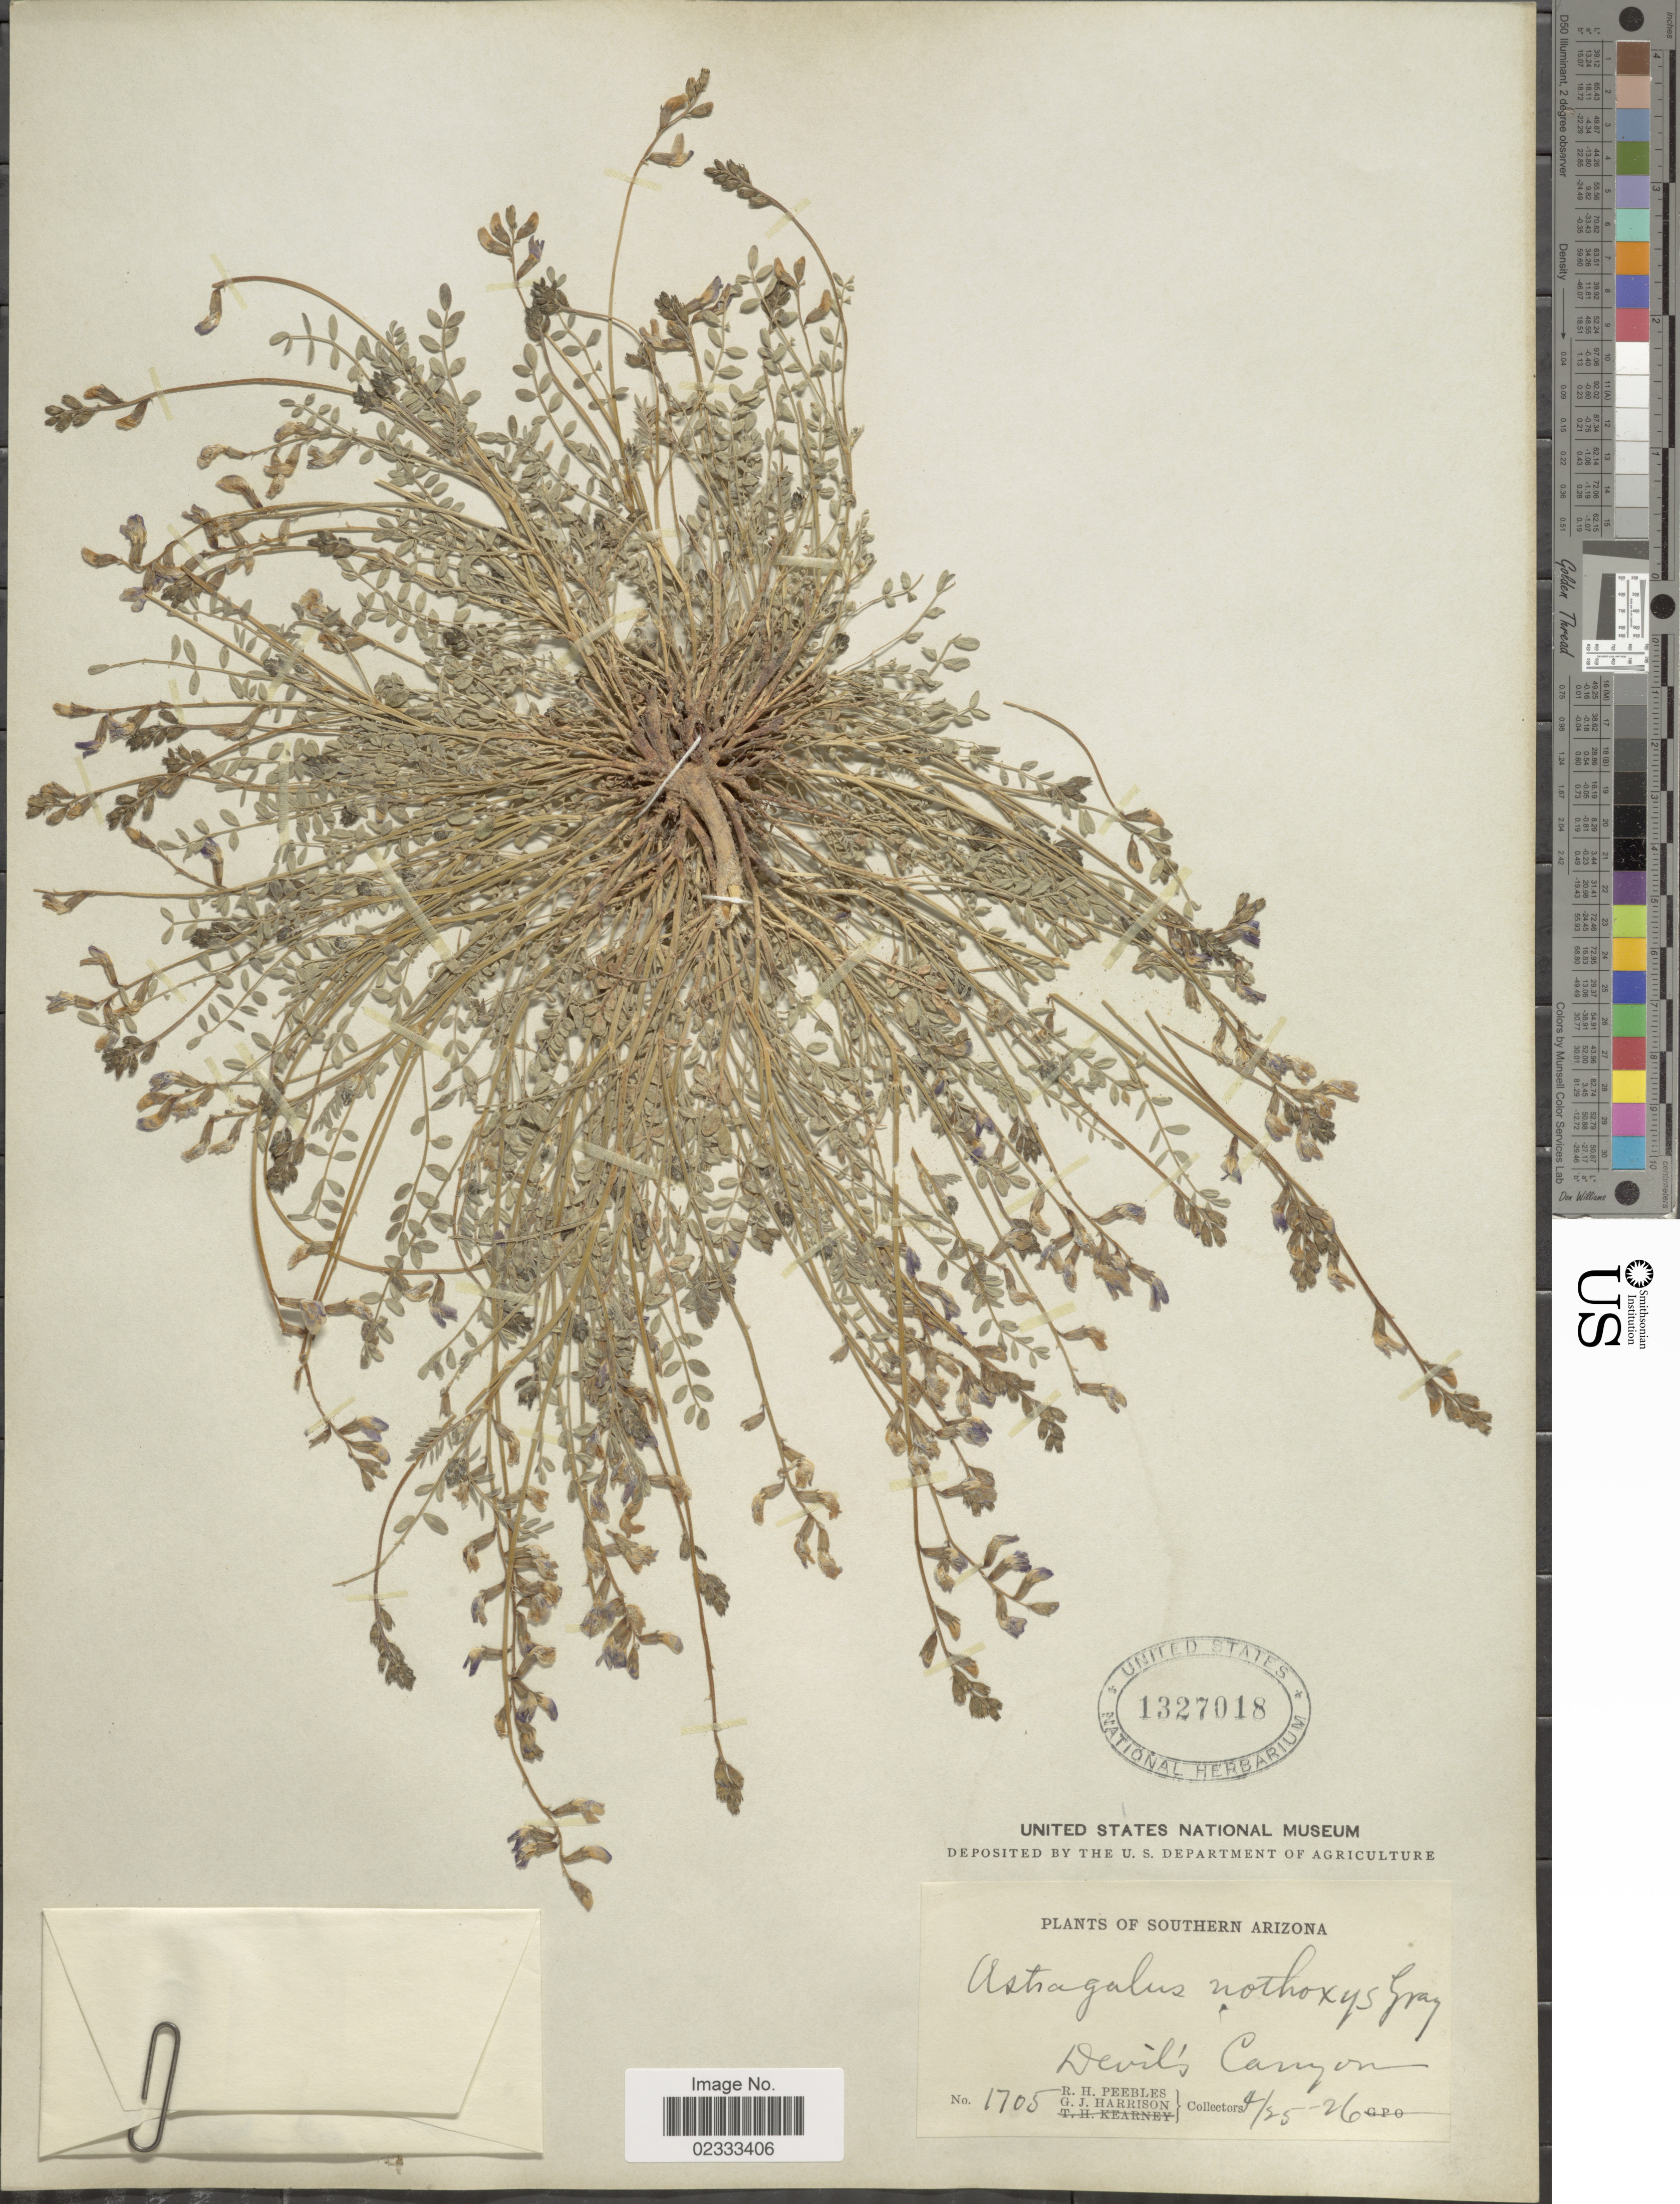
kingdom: Plantae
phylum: Tracheophyta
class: Magnoliopsida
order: Fabales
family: Fabaceae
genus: Astragalus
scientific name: Astragalus nothoxys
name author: A. Gray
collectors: R. H. Peebles & G. J. Harrison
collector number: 1705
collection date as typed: Transcribed d/m/y: 25/4/26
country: United States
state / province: Arizona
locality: Southern Arizona, Devil's Canyon.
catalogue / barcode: US 1327018